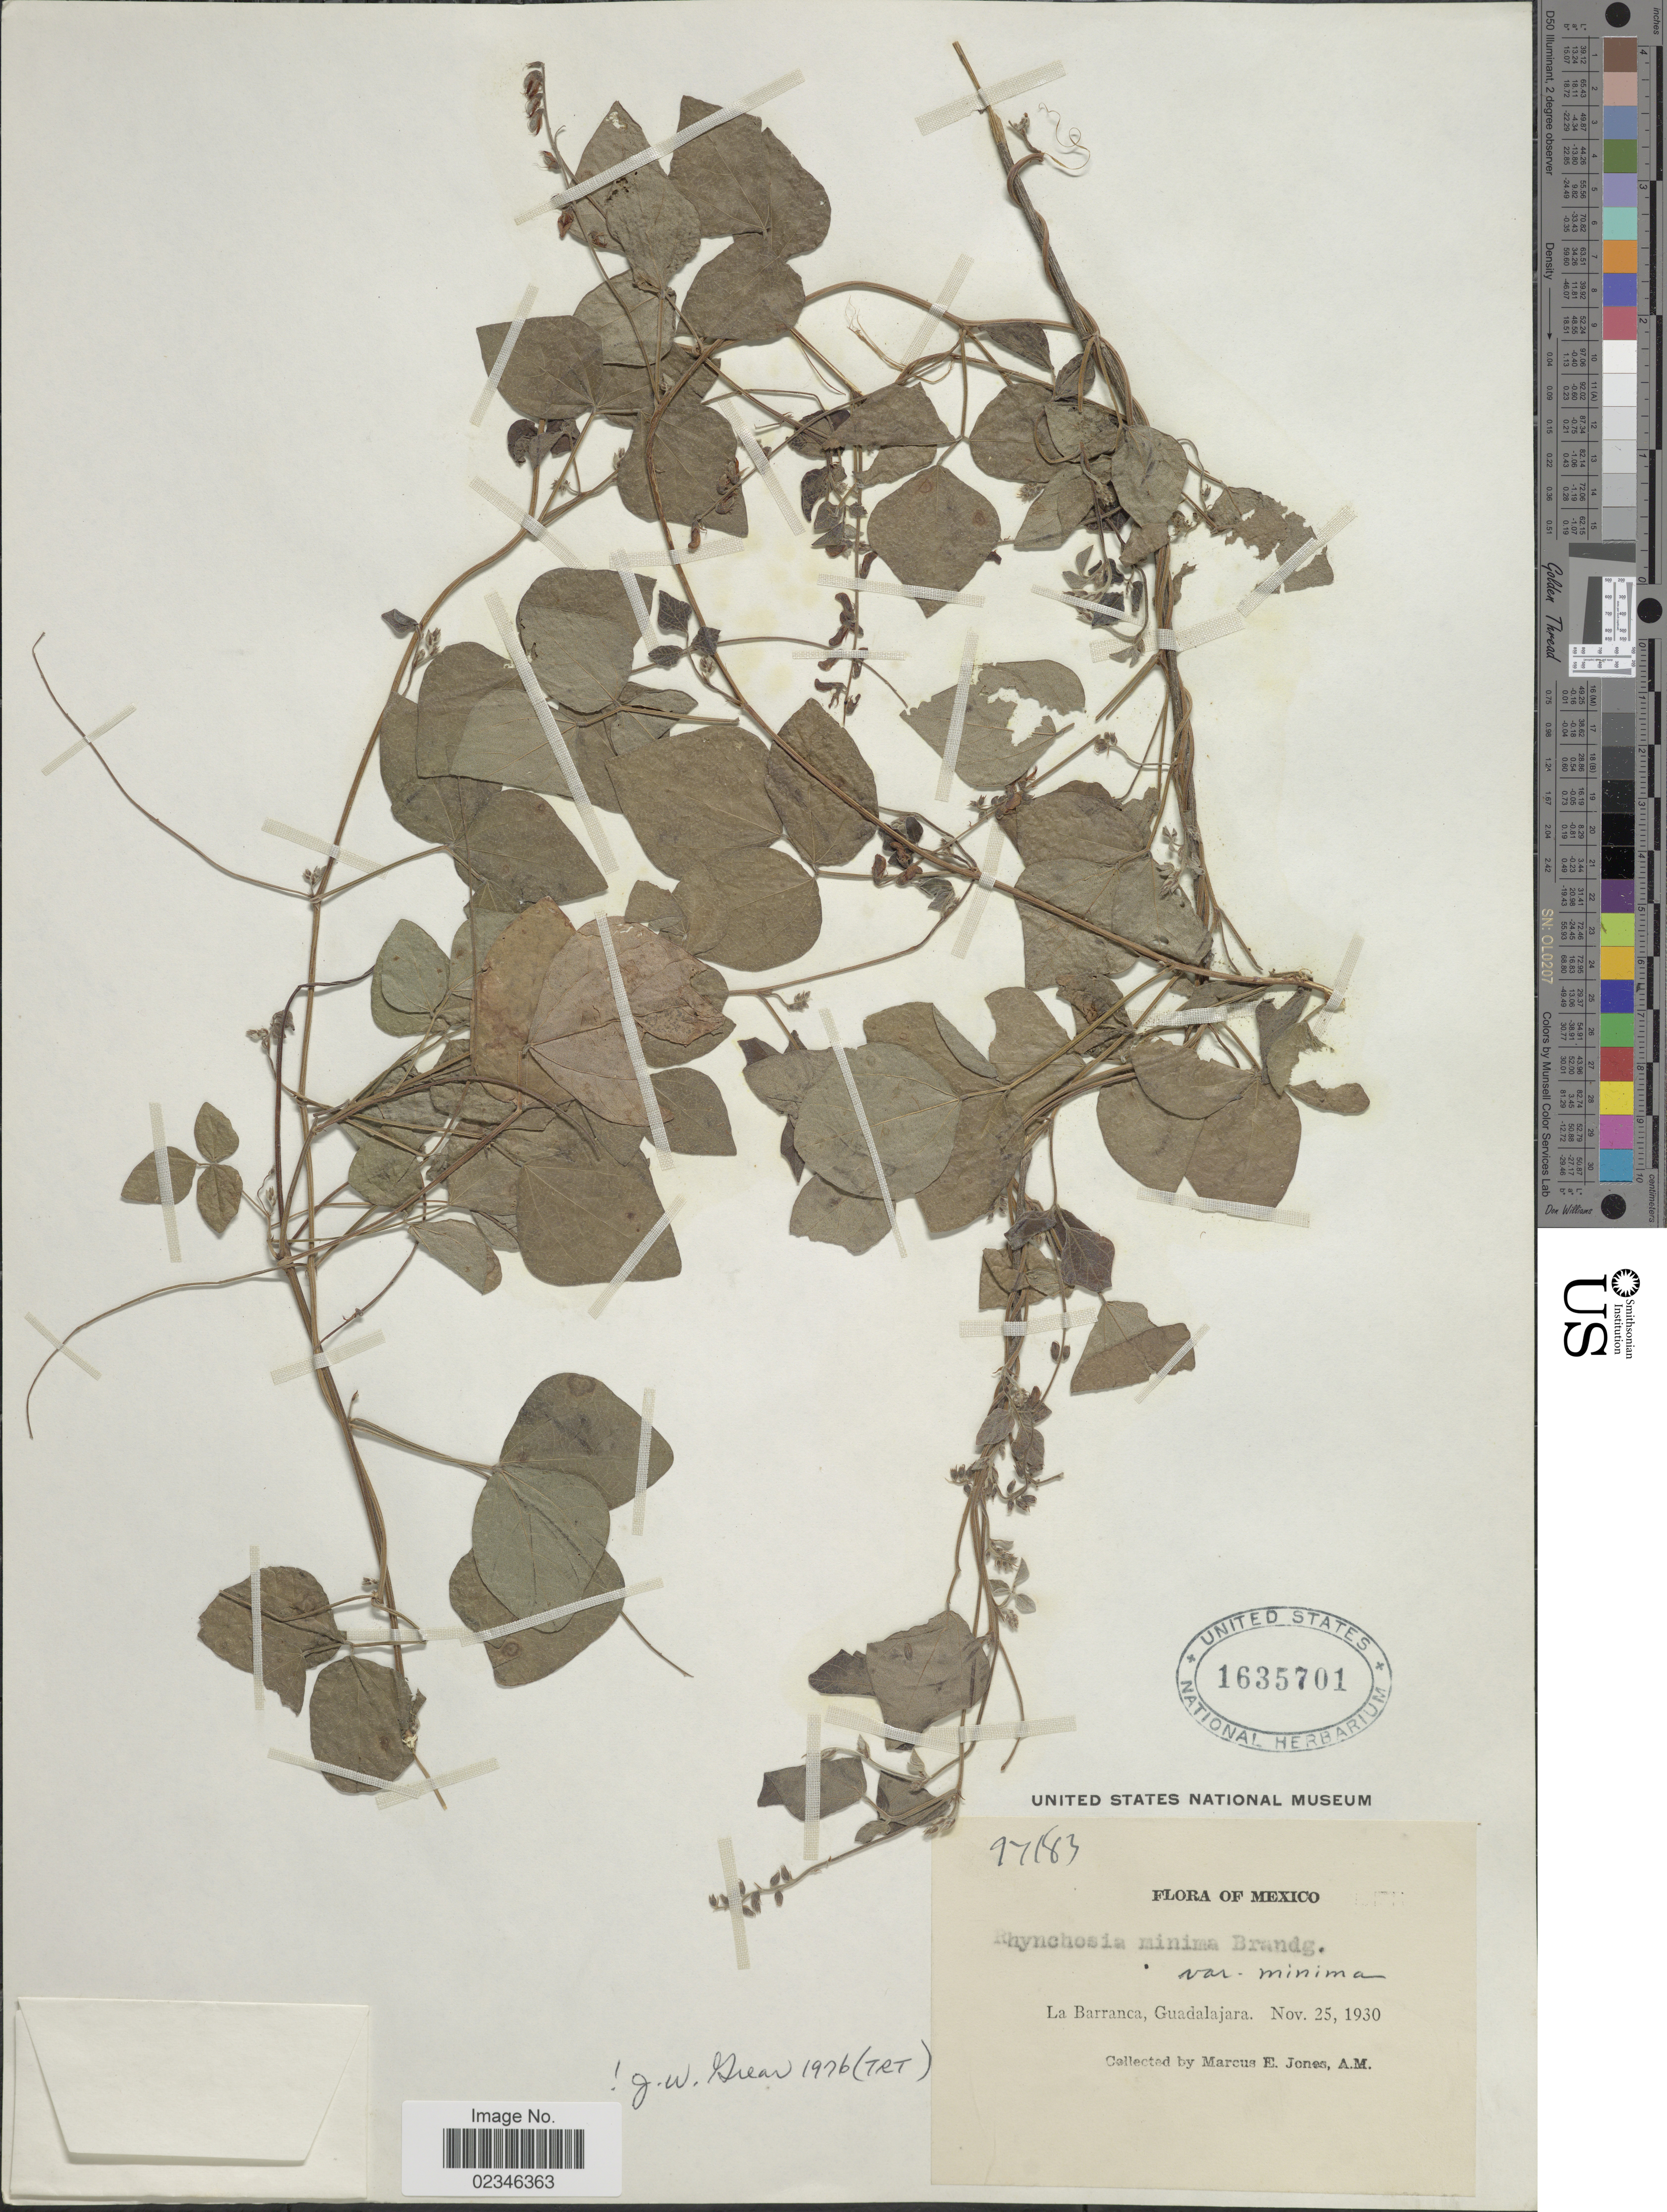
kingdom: Plantae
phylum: Tracheophyta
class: Magnoliopsida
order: Fabales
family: Fabaceae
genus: Rhynchosia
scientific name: Rhynchosia minima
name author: (L.) DC.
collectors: M. E. Jones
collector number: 97183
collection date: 1930-11-25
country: Mexico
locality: La Barranca, Guadalajara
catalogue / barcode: US 1635701